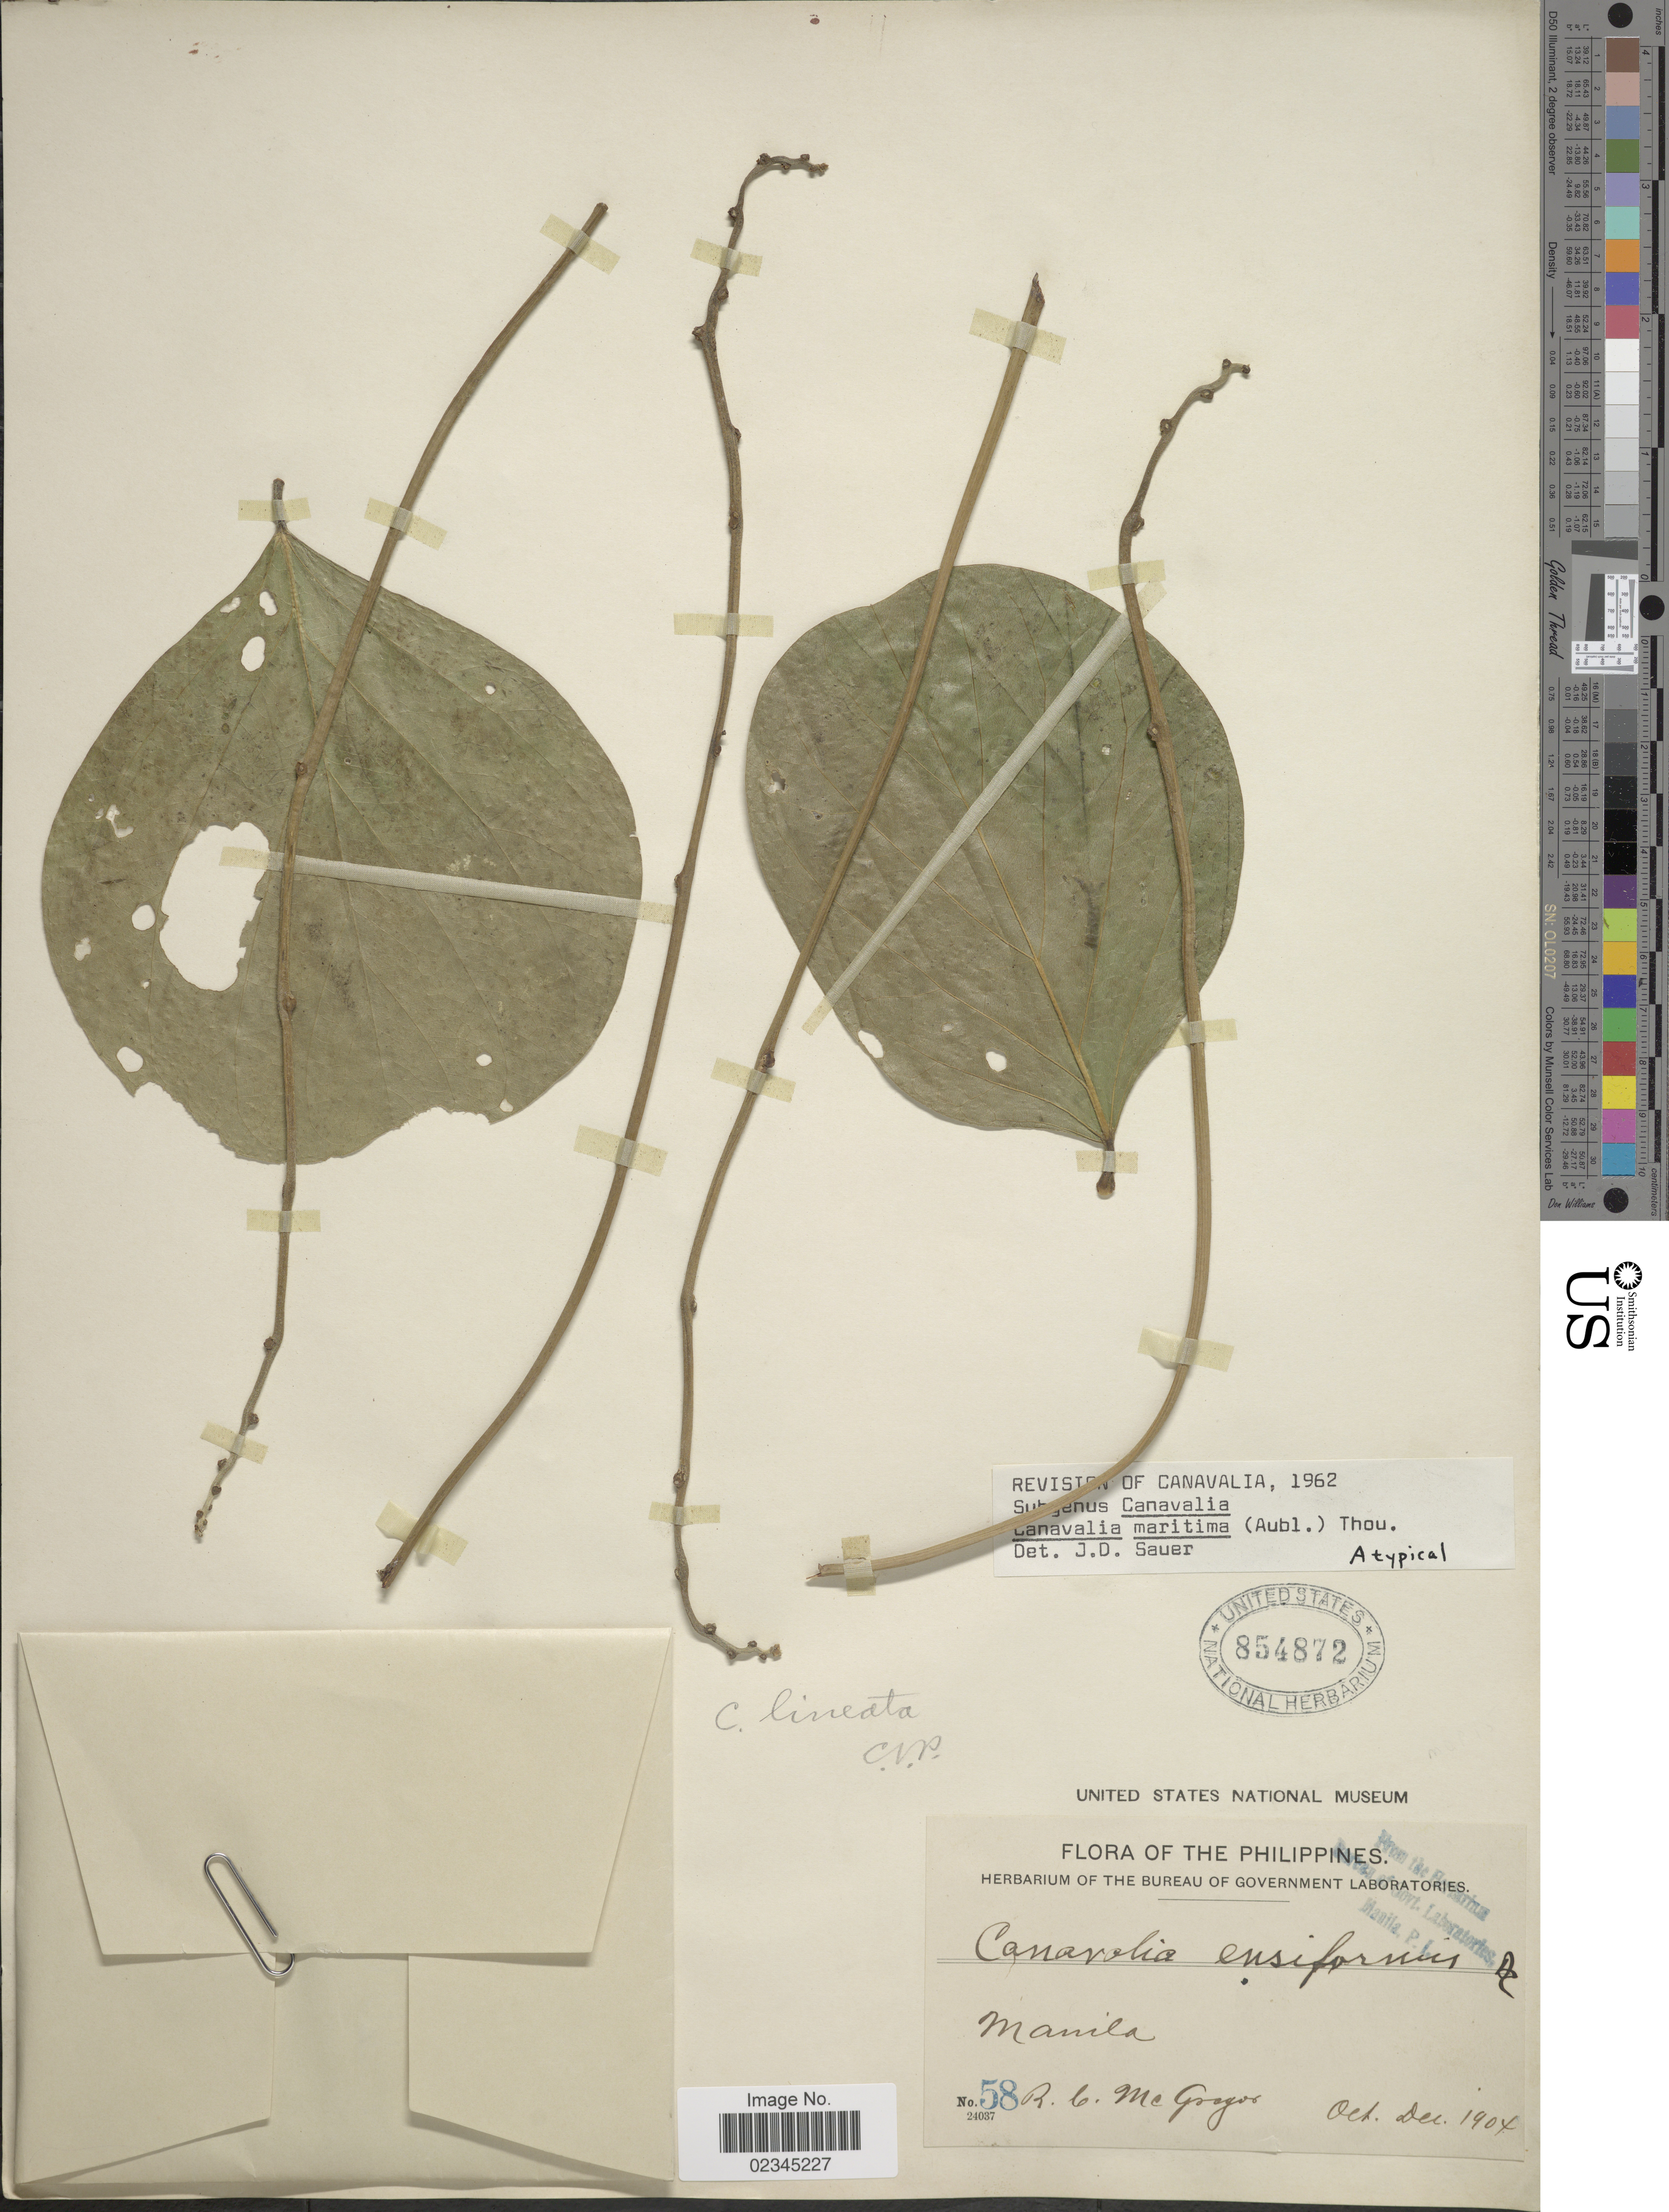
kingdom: Plantae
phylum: Tracheophyta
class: Magnoliopsida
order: Fabales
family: Fabaceae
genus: Canavalia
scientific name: Canavalia rosea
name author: (Sw.) DC.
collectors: R. C. McGregor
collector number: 58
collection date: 1904-10/1904-12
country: Philippines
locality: Manila.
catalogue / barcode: US 854872